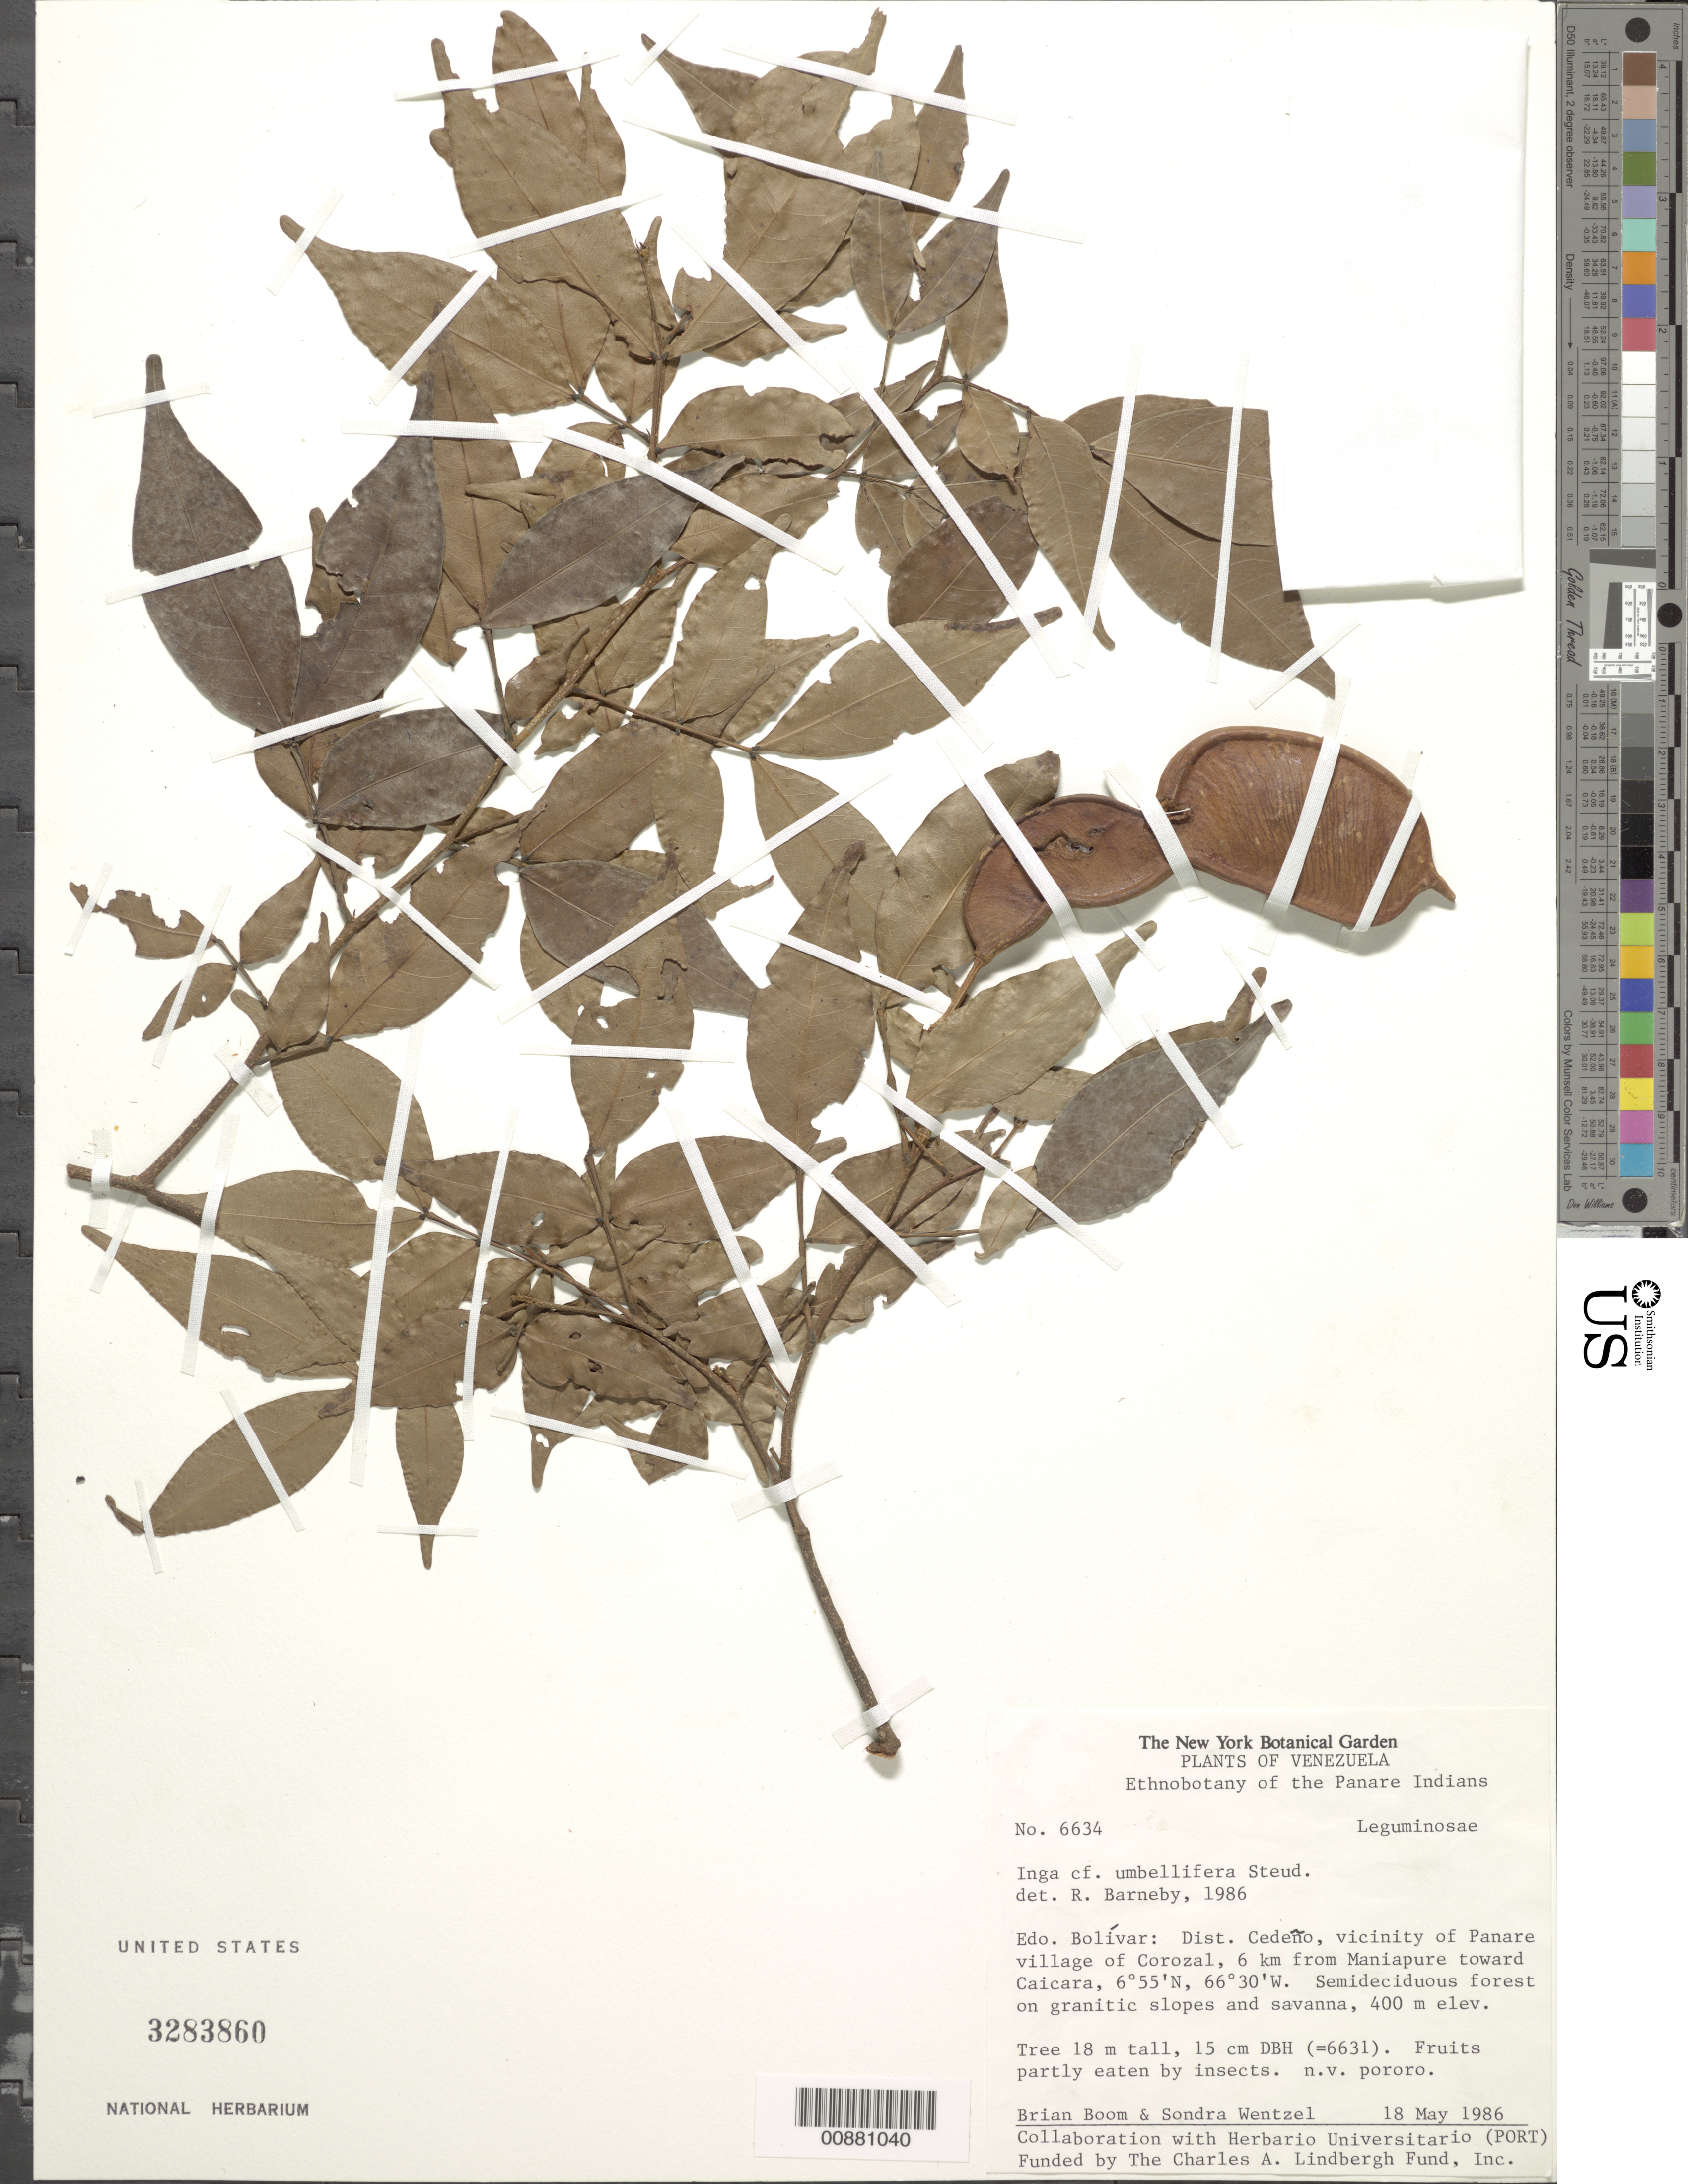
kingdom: Plantae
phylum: Tracheophyta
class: Magnoliopsida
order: Fabales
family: Fabaceae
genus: Inga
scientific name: Inga umbellifera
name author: (Vahl) Steud. ex DC.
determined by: Barneby, Rupert C., (NY)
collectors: B. M. Boom & S. Wentzel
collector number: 6634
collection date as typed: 18-May-86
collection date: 1986-05-18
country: Venezuela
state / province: Bolívar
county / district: Cedeño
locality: Panare village of Corozal, vic., 6 km from Maniapure toward Caicara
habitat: Semideciduous forest on granitic slopes and savanna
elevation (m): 400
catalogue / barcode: US 3283860